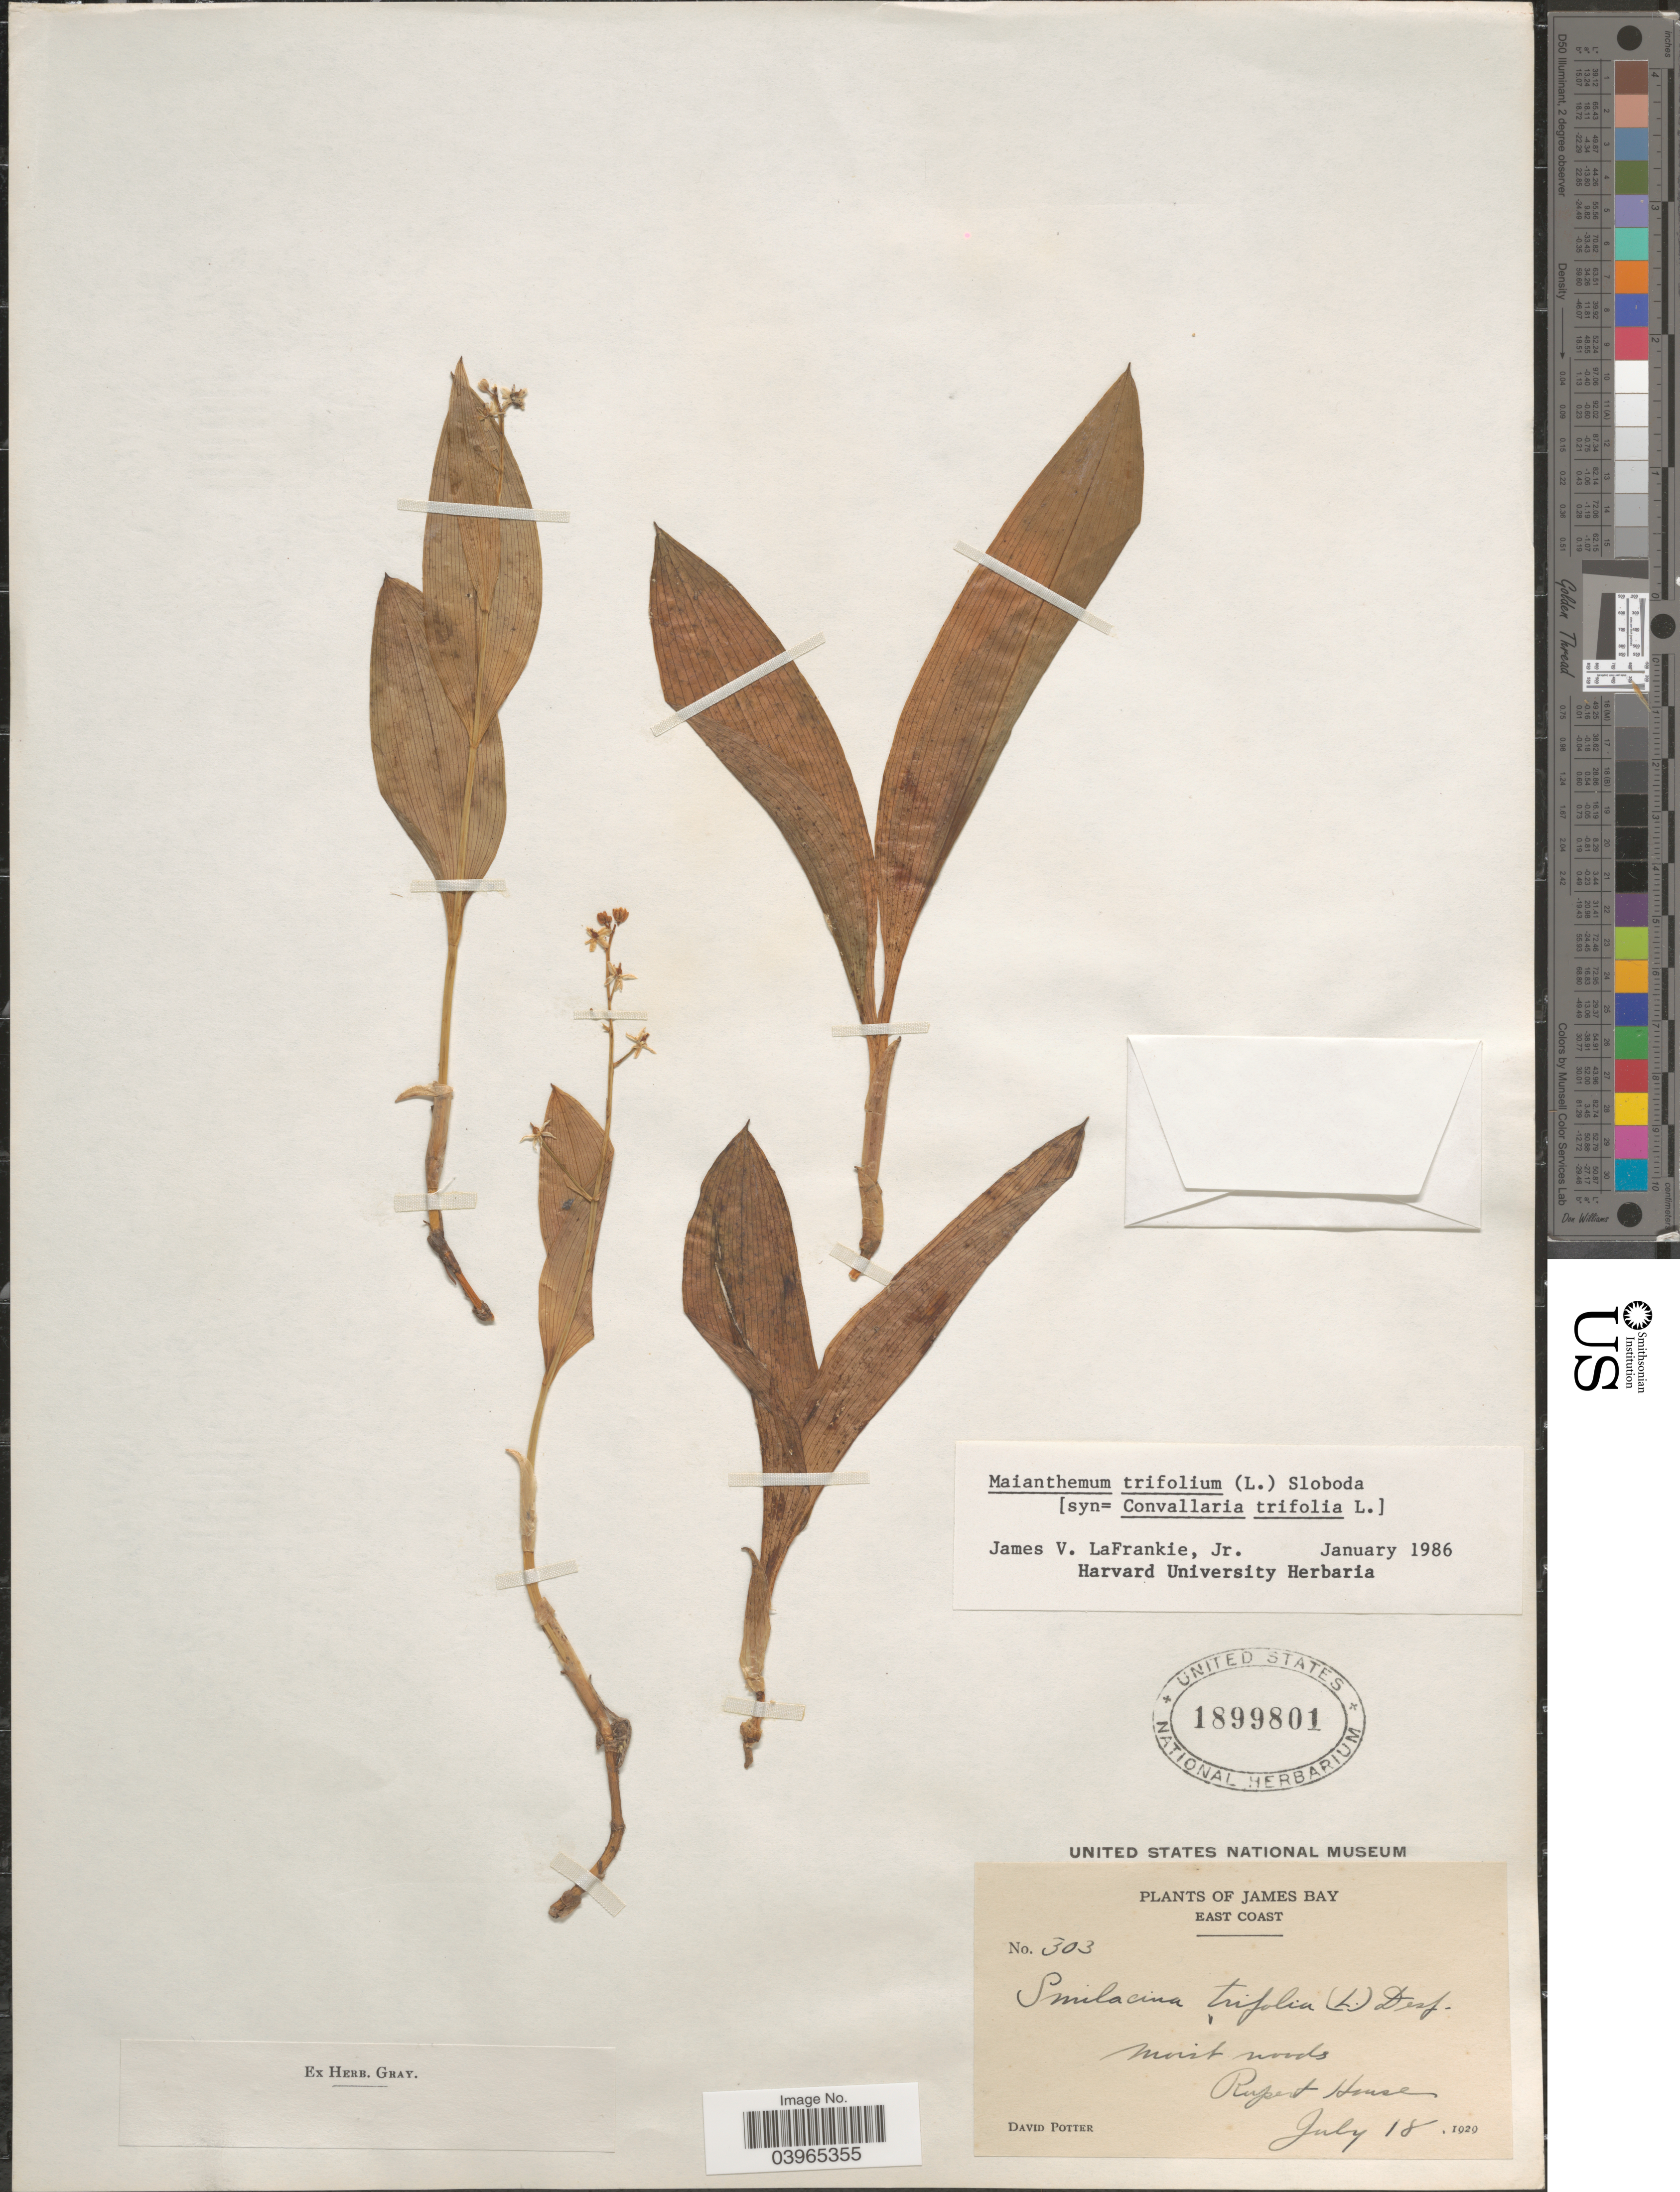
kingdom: Plantae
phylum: Tracheophyta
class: Liliopsida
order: Asparagales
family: Asparagaceae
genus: Maianthemum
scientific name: Maianthemum trifolium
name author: (L.) Sloboda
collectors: D. Potter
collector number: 303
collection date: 1929-07-18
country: Canada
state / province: Quebec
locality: James Bay. East Coast. Rupert House.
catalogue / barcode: US 1899801